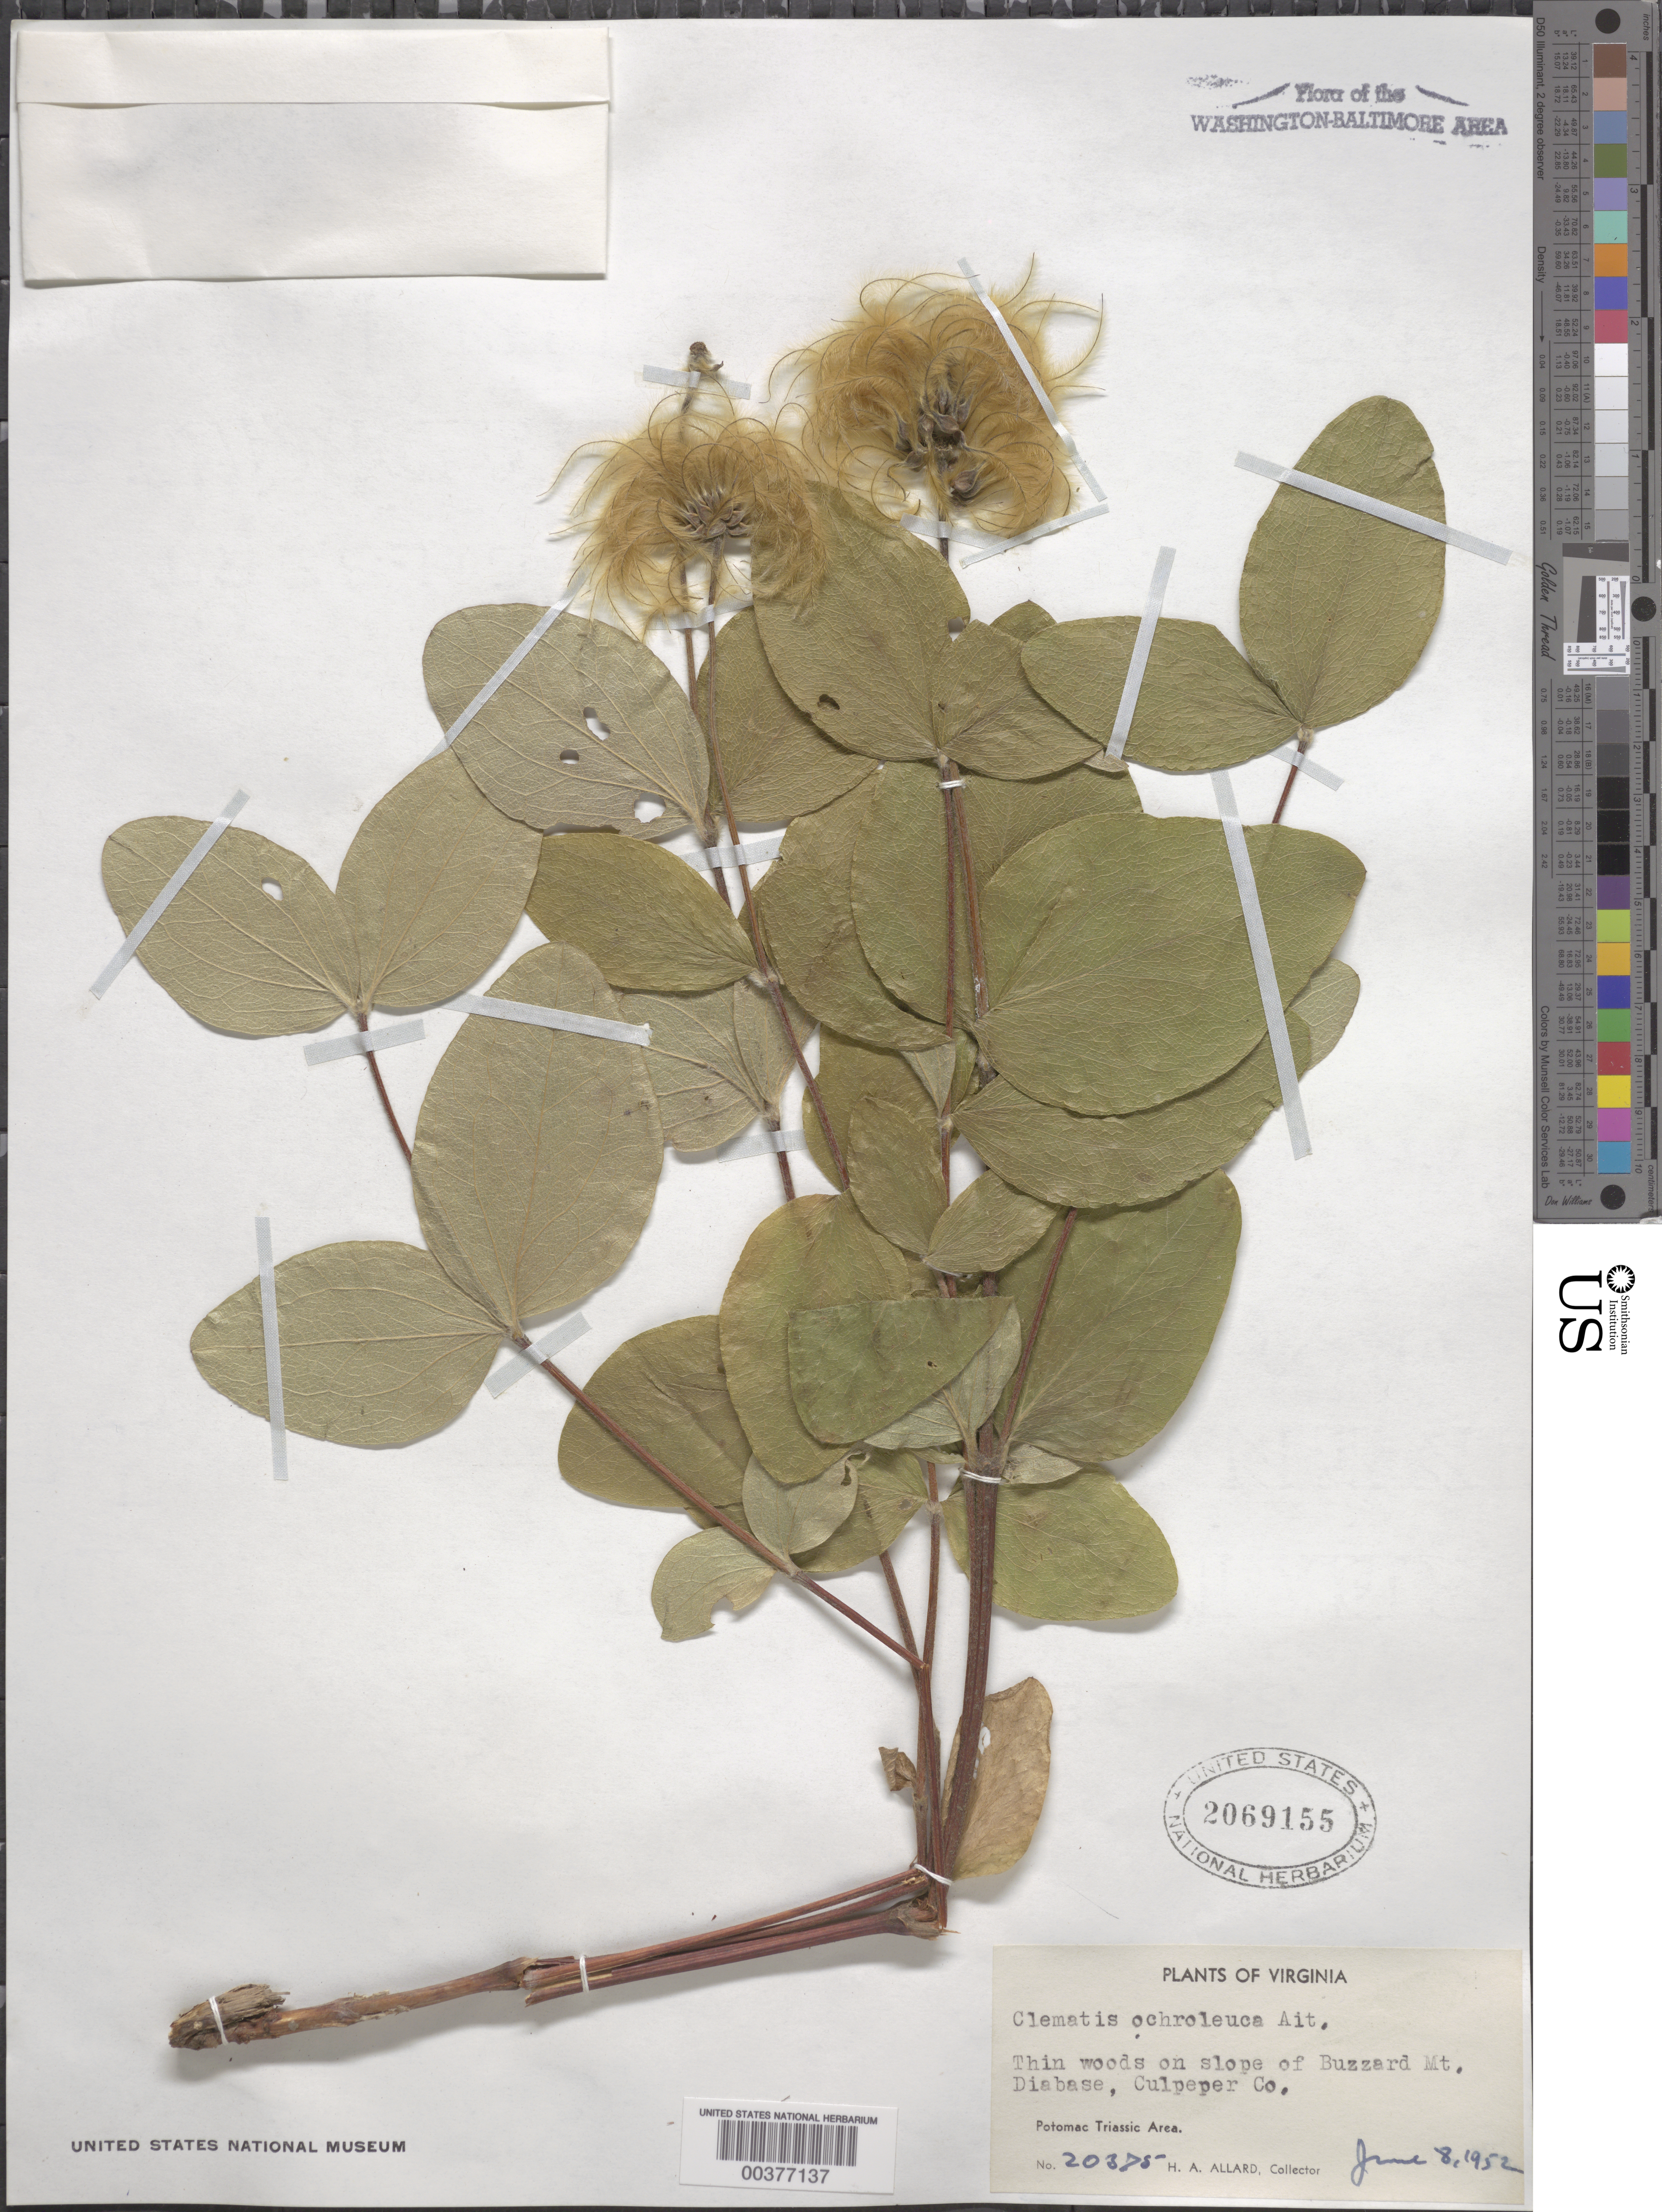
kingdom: Plantae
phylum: Tracheophyta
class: Magnoliopsida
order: Ranunculales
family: Ranunculaceae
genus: Clematis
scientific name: Clematis ochroleuca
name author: Aiton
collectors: H. A. Allard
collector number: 20375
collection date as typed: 08 Jun 1952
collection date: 1952-06-08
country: United States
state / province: Virginia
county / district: Culpeper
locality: Buzzard Mountain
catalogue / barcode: US 2069155